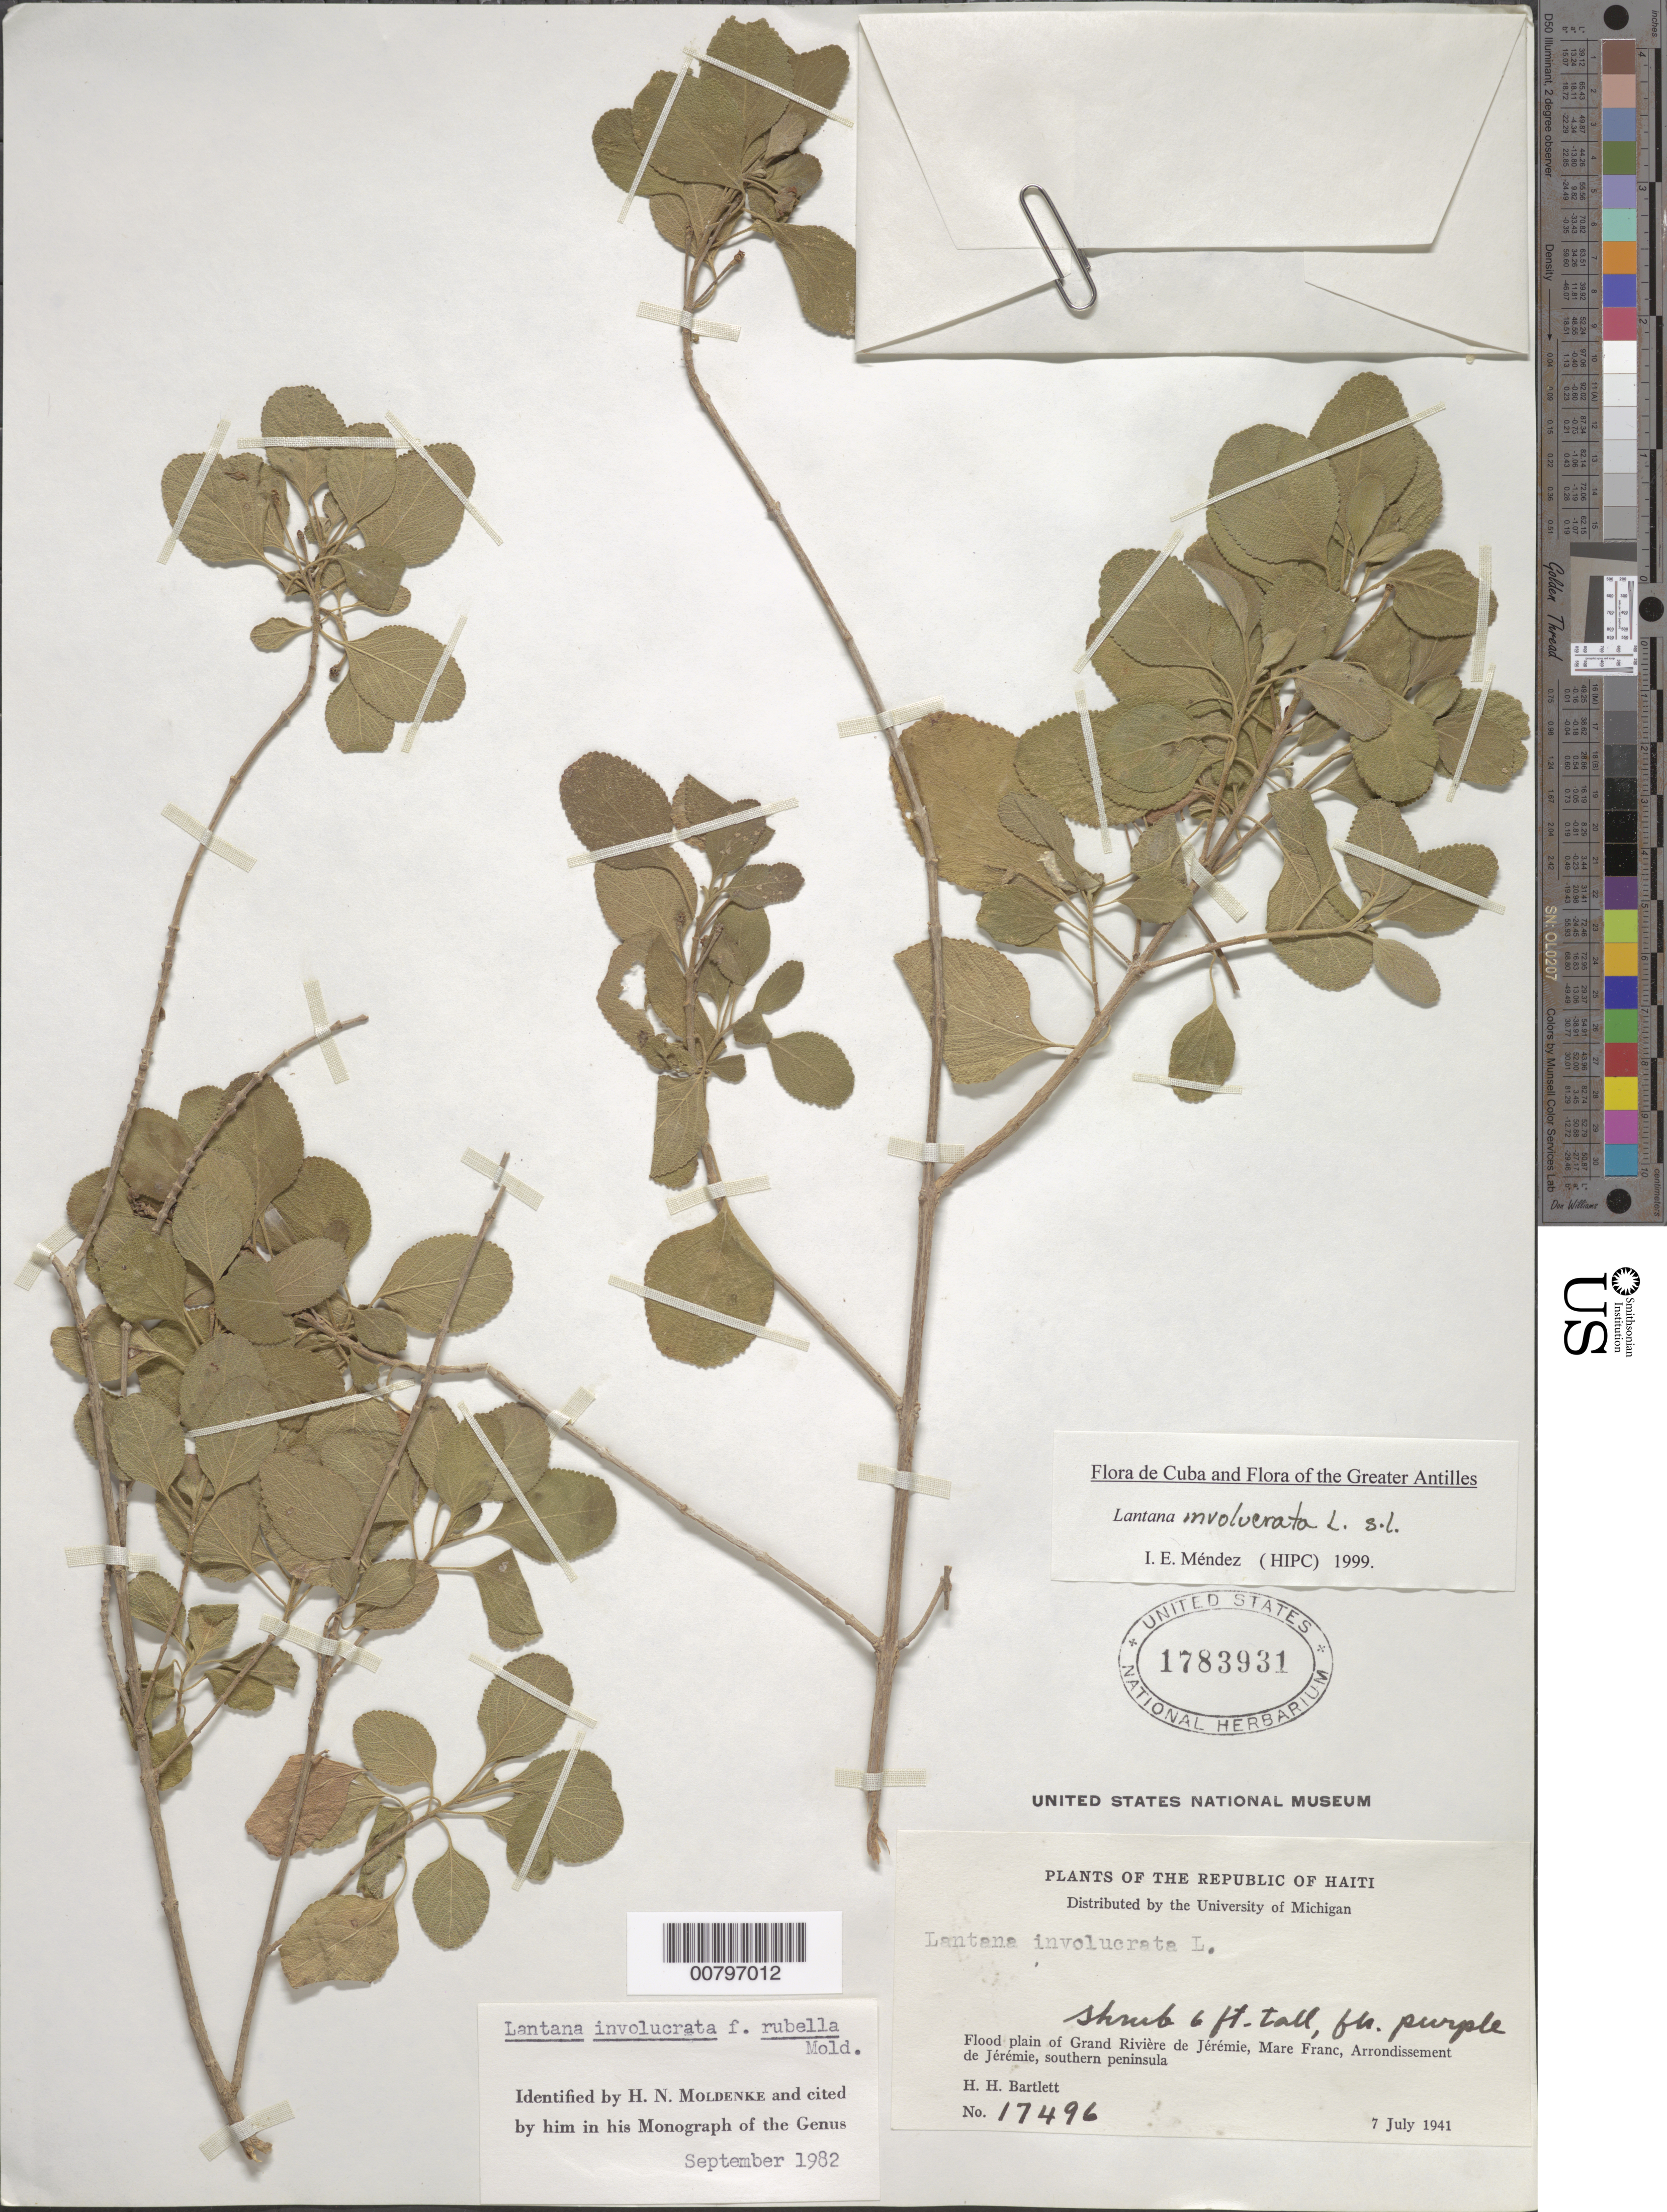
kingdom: Plantae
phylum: Tracheophyta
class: Magnoliopsida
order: Lamiales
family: Verbenaceae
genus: Lantana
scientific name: Lantana involucrata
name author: L.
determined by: Méndez, Isidro E., (HIPC)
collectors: H. H. Bartlett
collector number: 17496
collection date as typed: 07 Jul 1941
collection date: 1941-07-07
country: Haiti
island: Hispaniola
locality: Grand Rivière de Jérémie, Mare Franc, Arrondissement de Jéréie, southern peninsula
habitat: Flood plain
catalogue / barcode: US 1783931